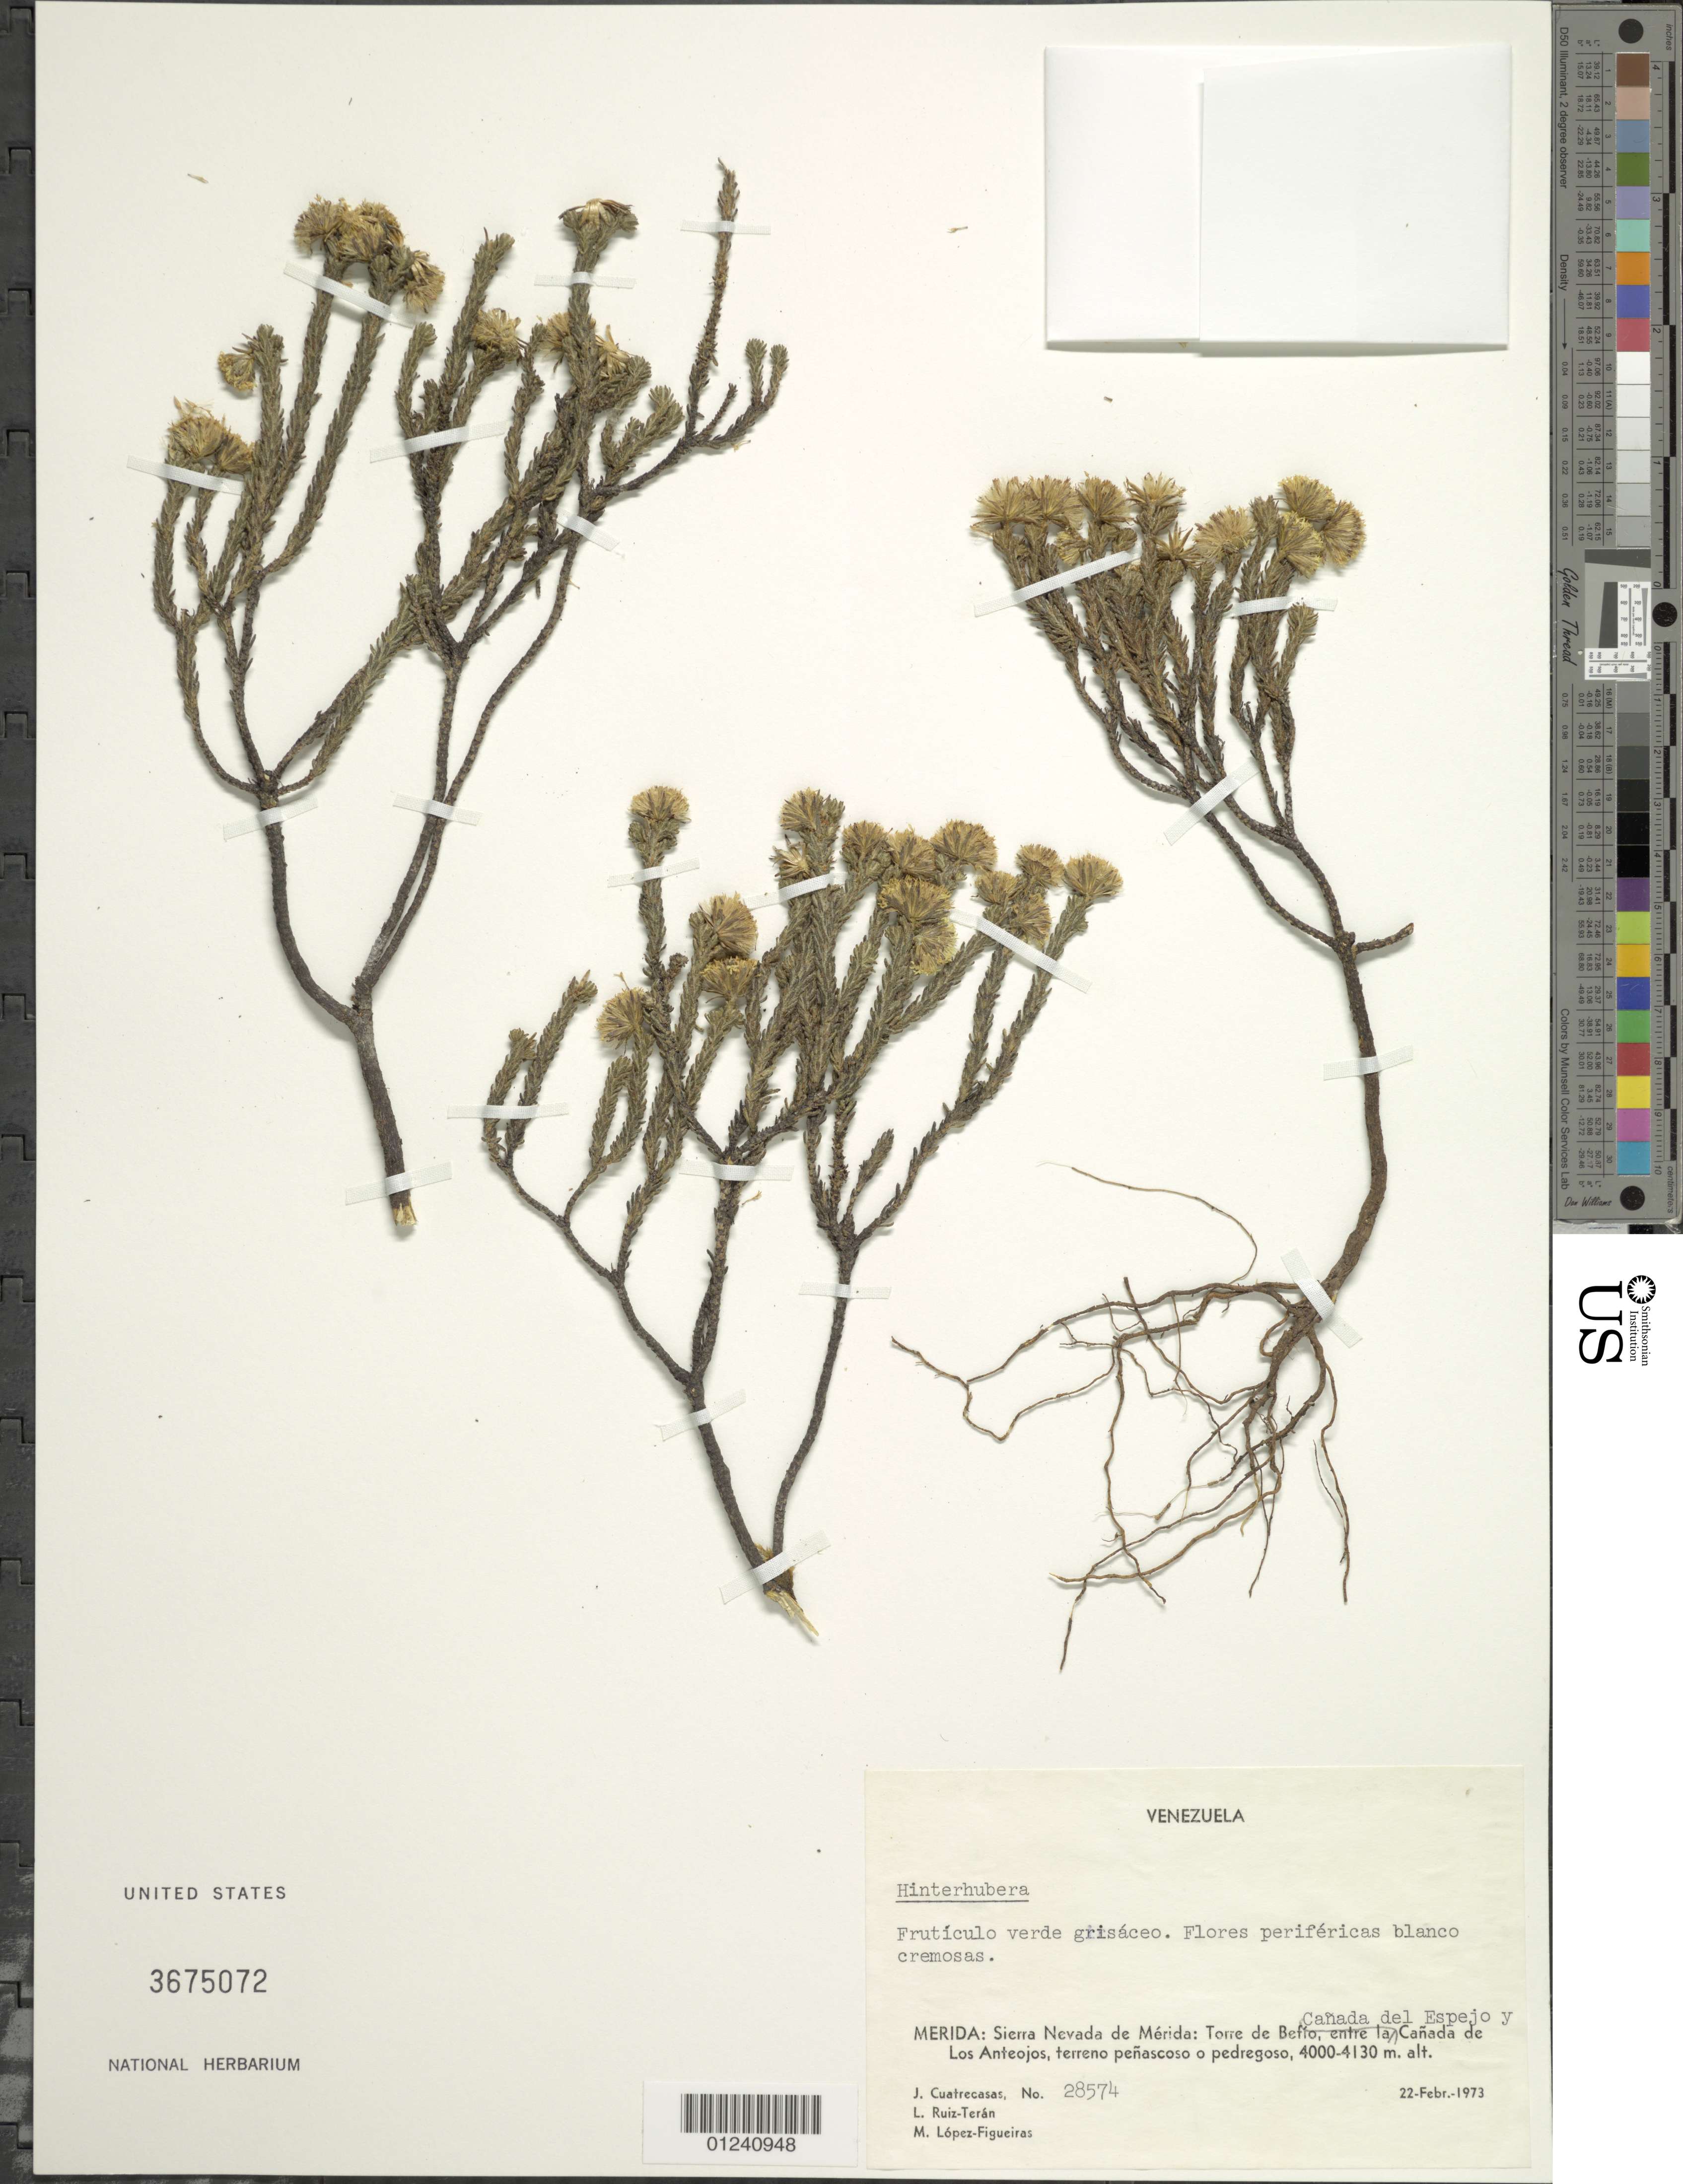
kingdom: Plantae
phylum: Tracheophyta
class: Magnoliopsida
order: Asterales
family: Asteraceae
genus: Hinterhubera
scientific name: Hinterhubera sp.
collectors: J. Cuatrecasas, L. E. Ruíz-Terán & M. López Figueiras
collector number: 28574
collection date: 1973-02-22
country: Venezuela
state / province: Mérida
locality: Sierra Nevada de Mérida: Torre de Befío, entre la Cañada del Espejo y Cañada de Los Anteojos,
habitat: terreno penascoso o pedregoso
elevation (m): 4000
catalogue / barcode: US 3675072